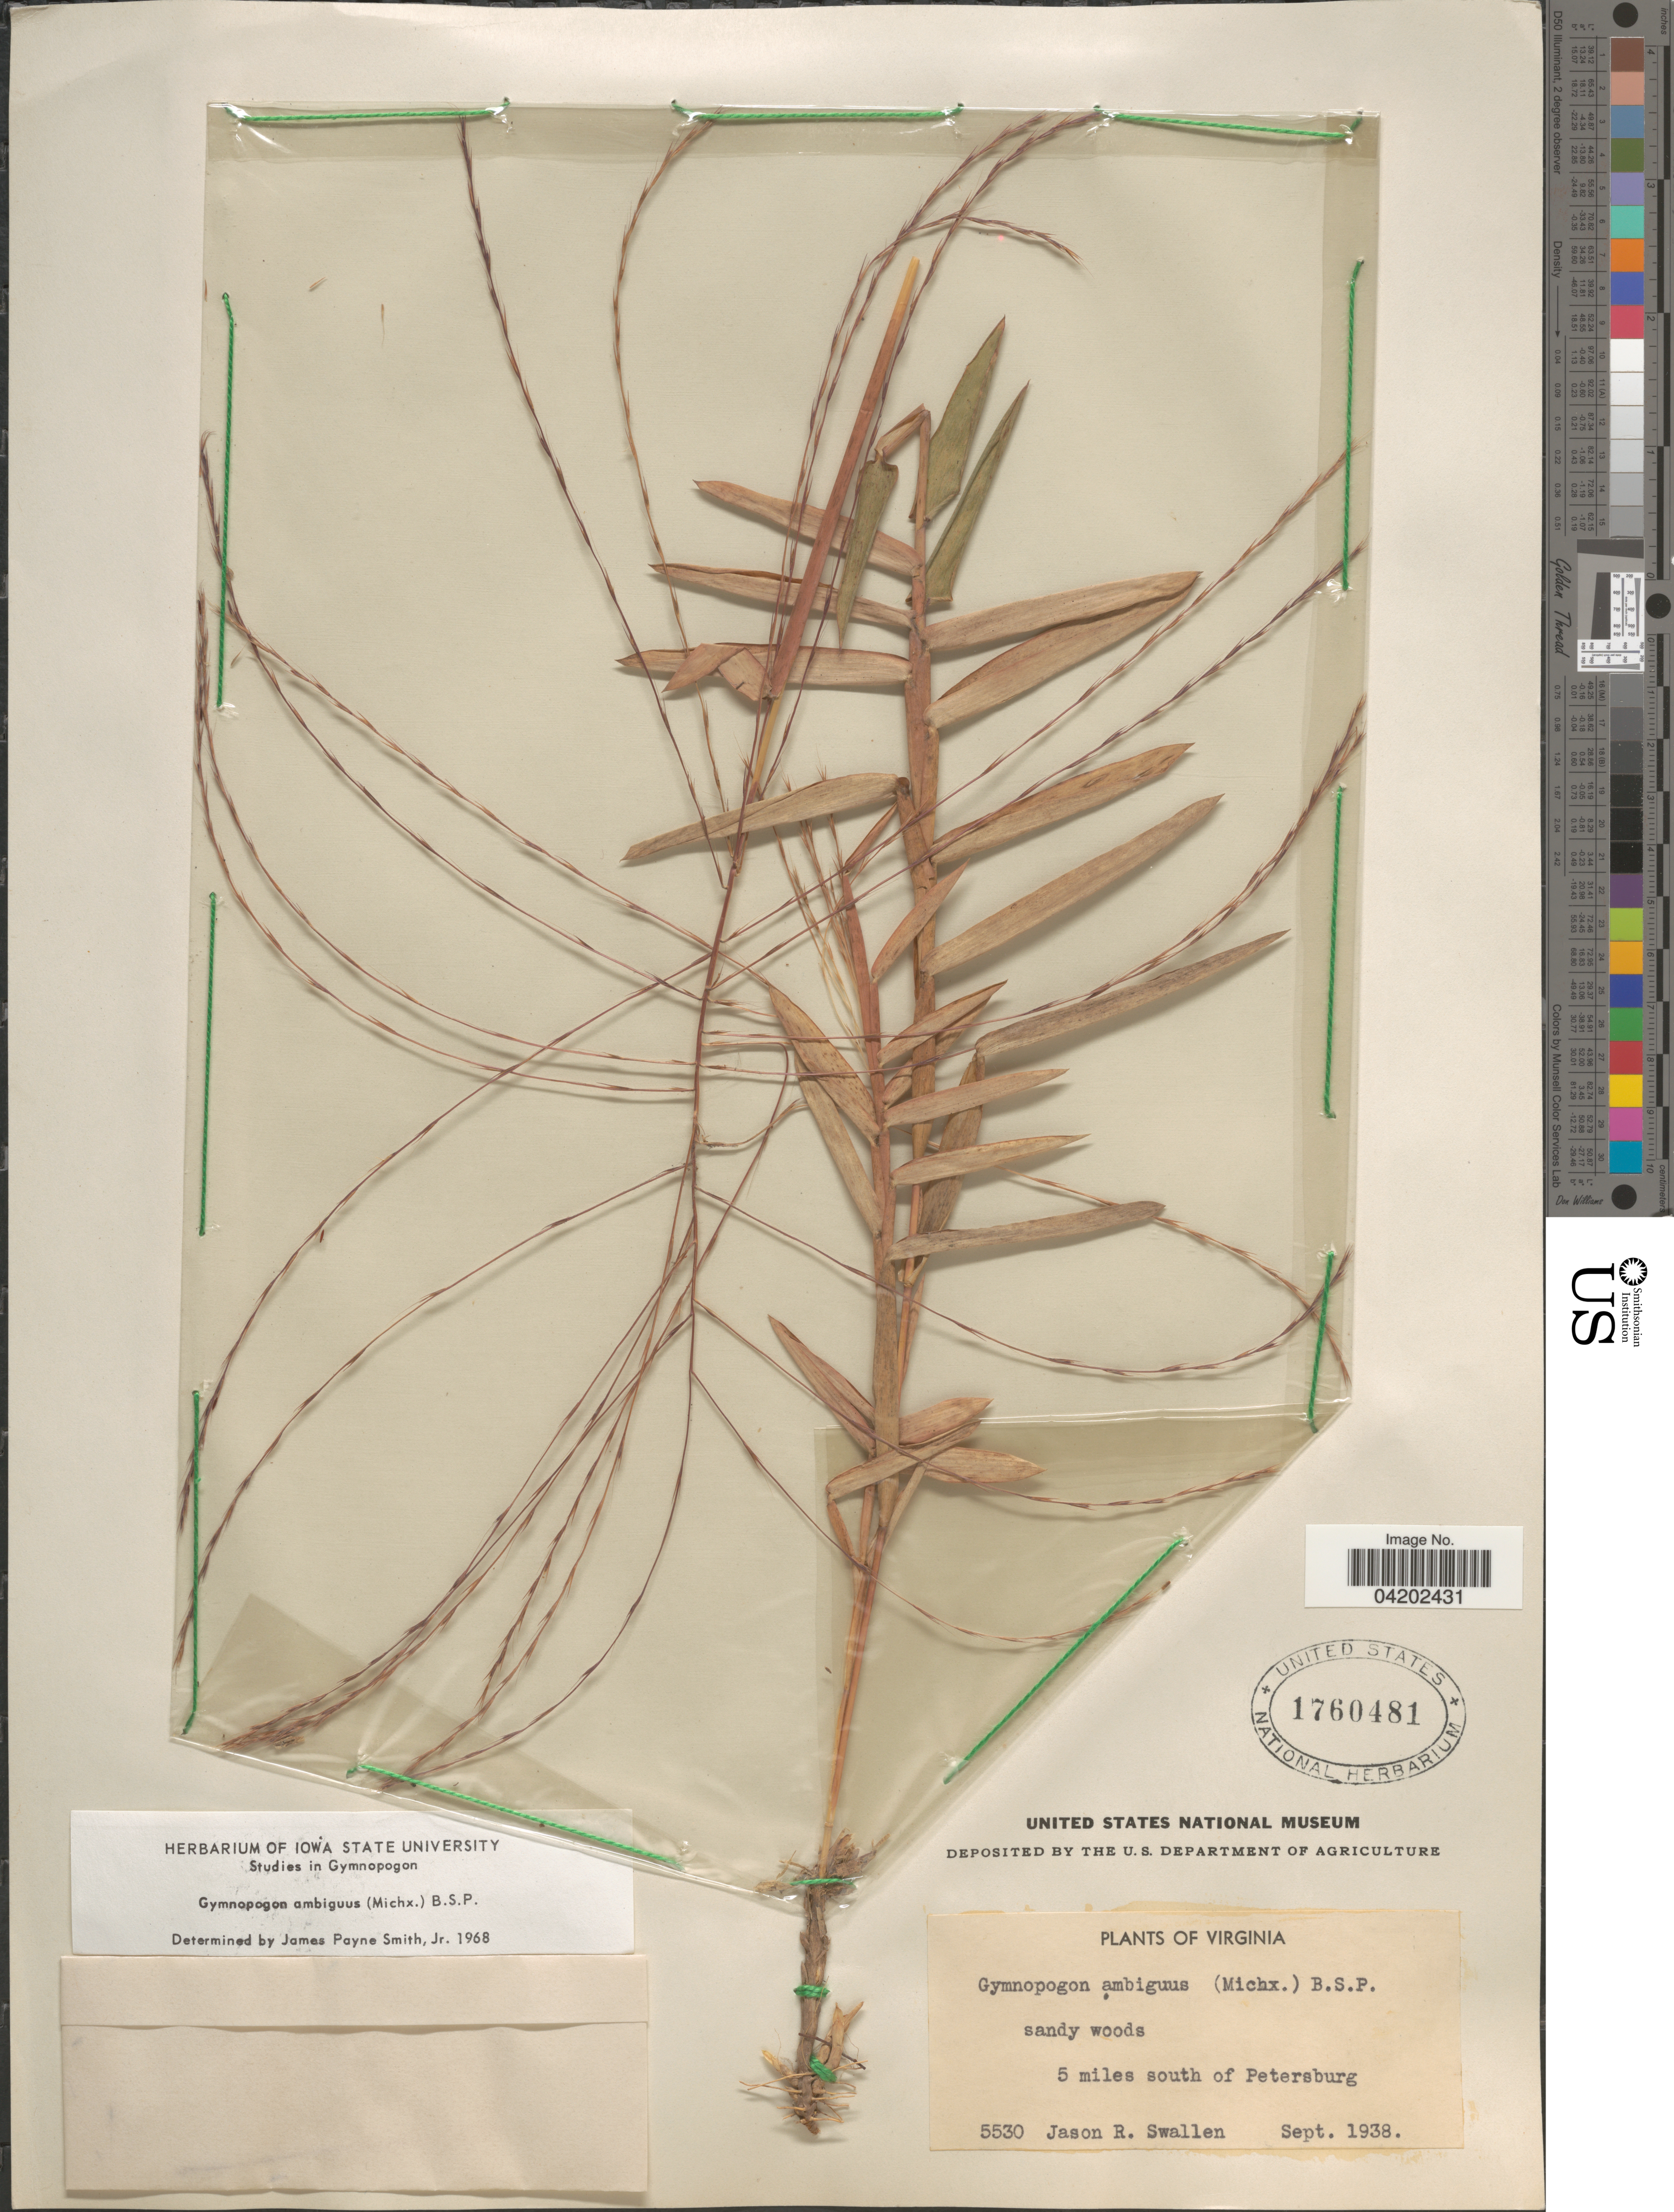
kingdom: Plantae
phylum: Tracheophyta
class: Liliopsida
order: Poales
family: Poaceae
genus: Gymnopogon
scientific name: Gymnopogon ambiguus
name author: (Michx.) Britton, Stearns & Poggenb.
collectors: J. R. Swallen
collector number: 5530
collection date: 1938-09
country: United States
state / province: Virginia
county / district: City of Petersburg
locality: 5 miles south of Petersburg.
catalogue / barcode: US 1760481